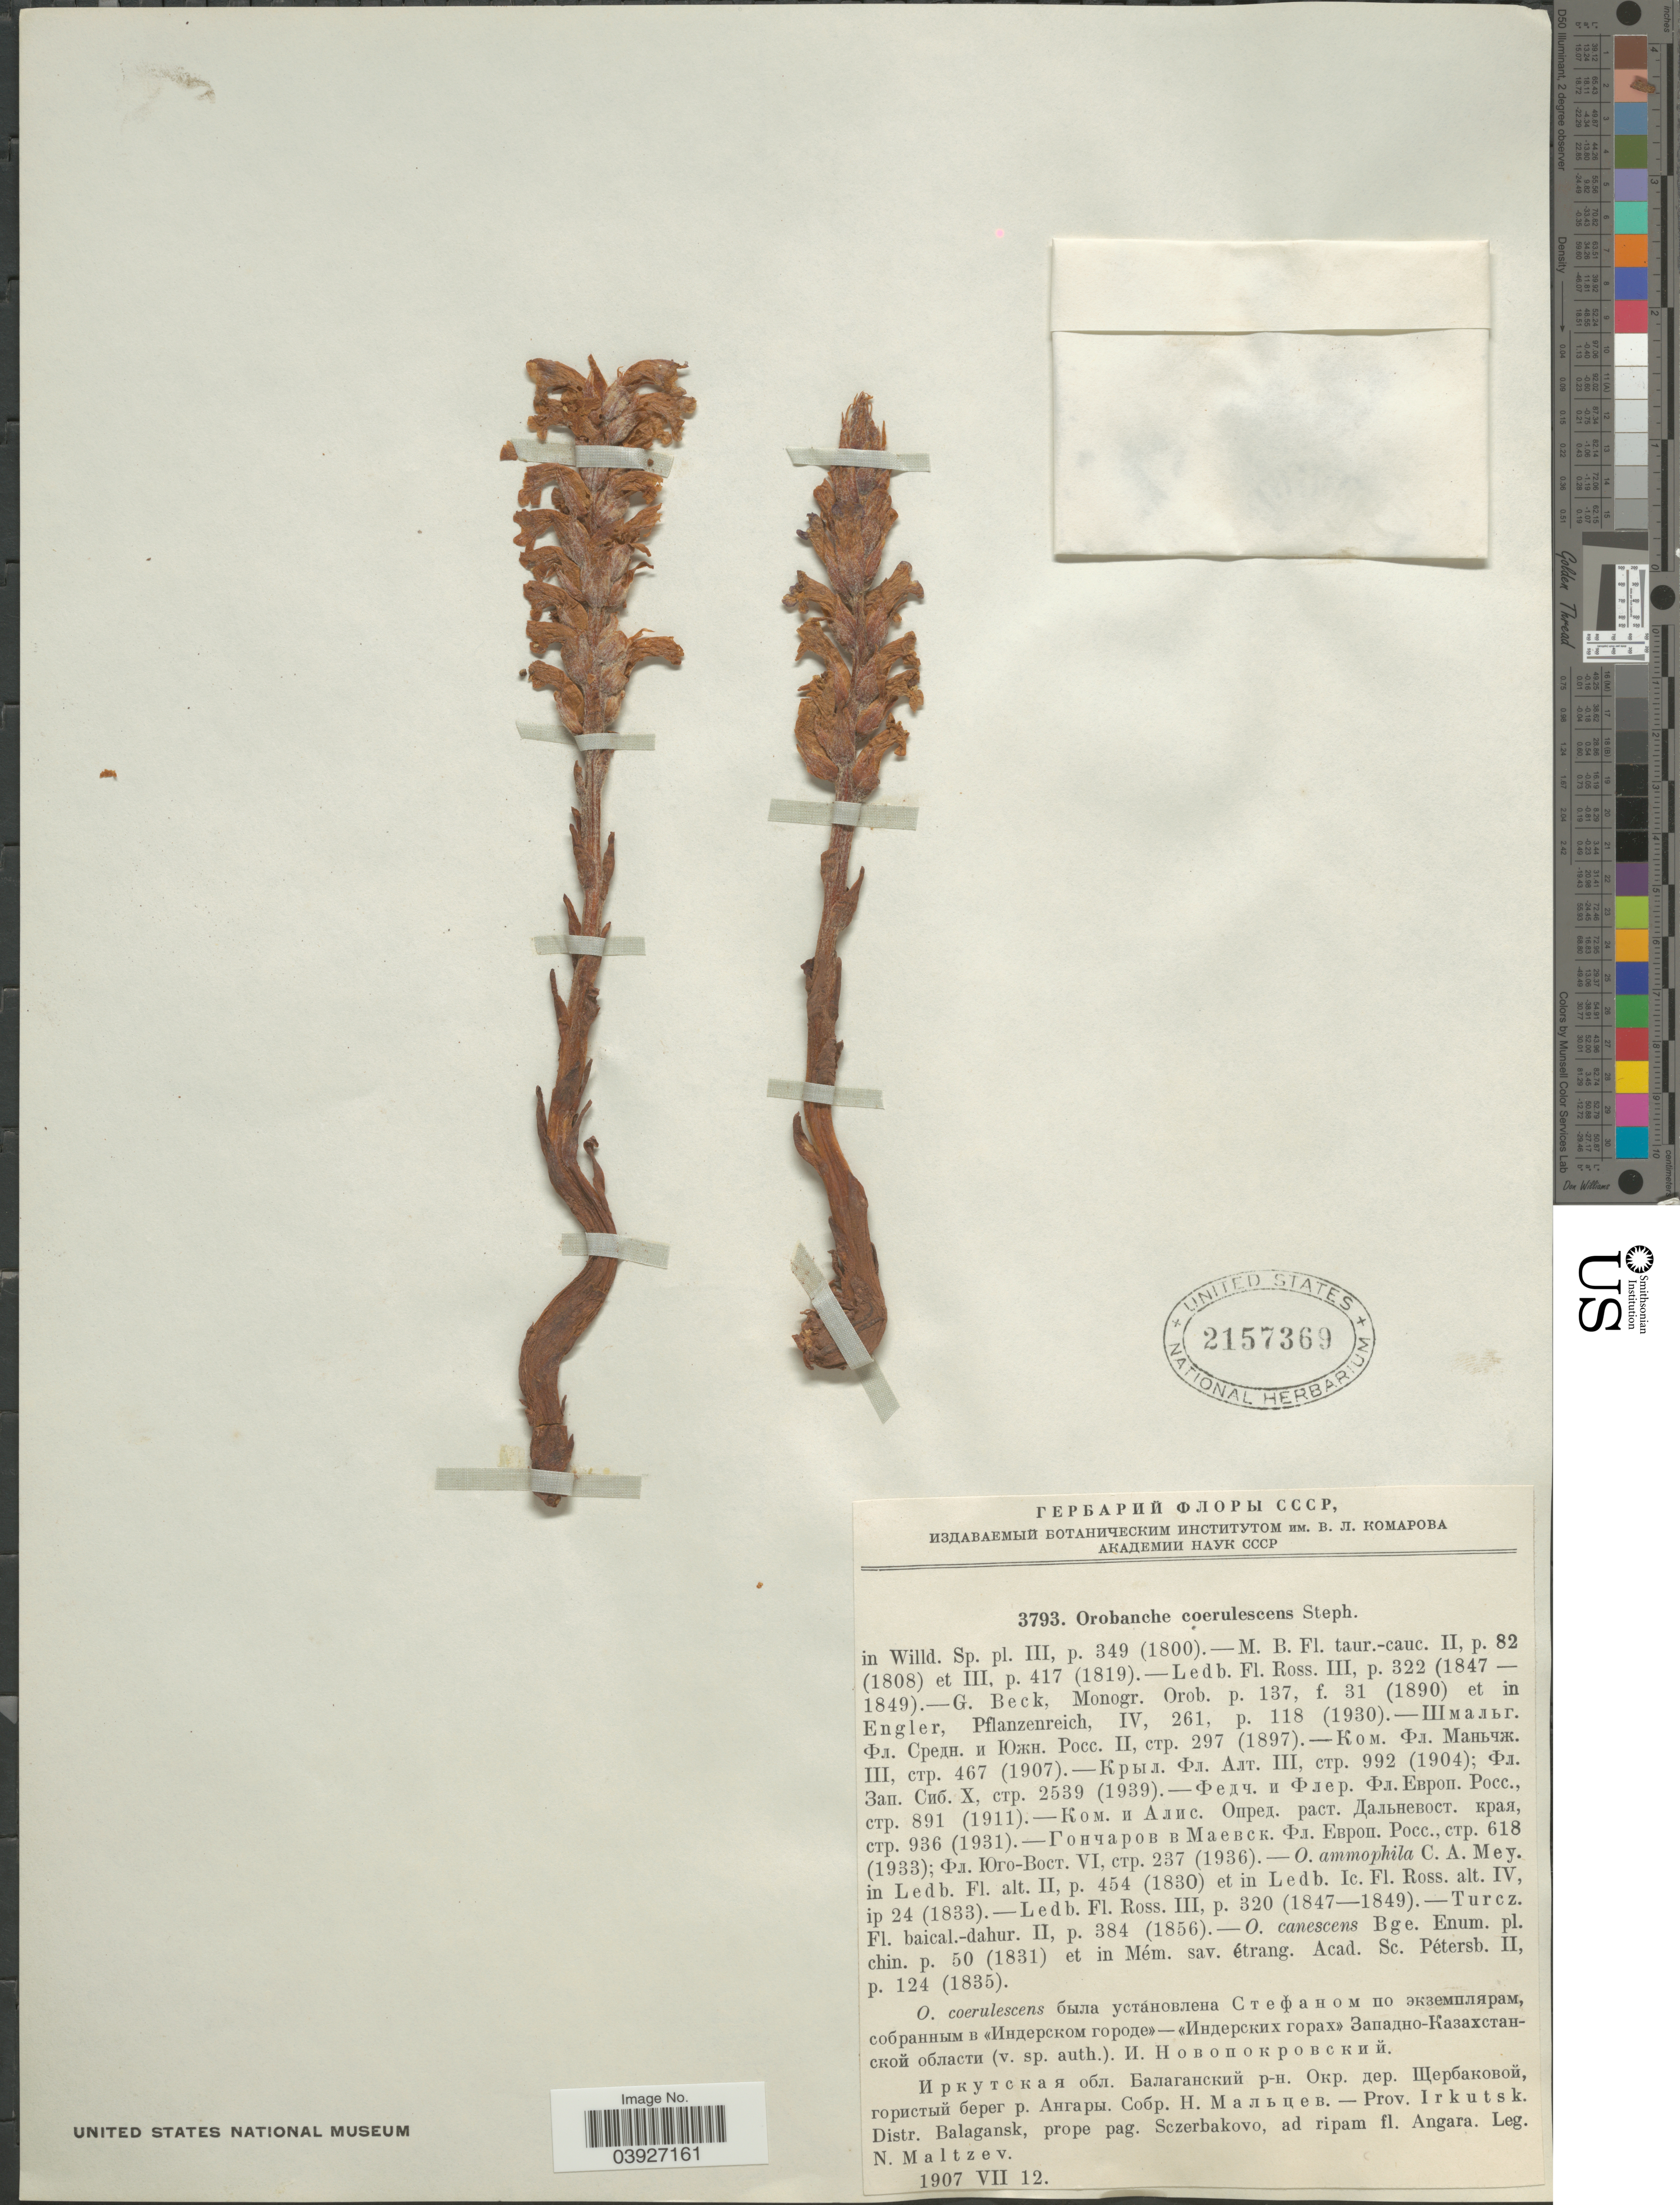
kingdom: Plantae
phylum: Tracheophyta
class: Magnoliopsida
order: Lamiales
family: Orobanchaceae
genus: Orobanche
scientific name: Orobanche coerulescens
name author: Steph.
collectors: N. Maltzev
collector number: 3793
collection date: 1907-07-12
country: Russian Federation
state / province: Irkutsk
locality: Distr. Balagansk, prope pag. Sczerbakovo, ad ripam fl. Angara.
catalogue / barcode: US 2157369